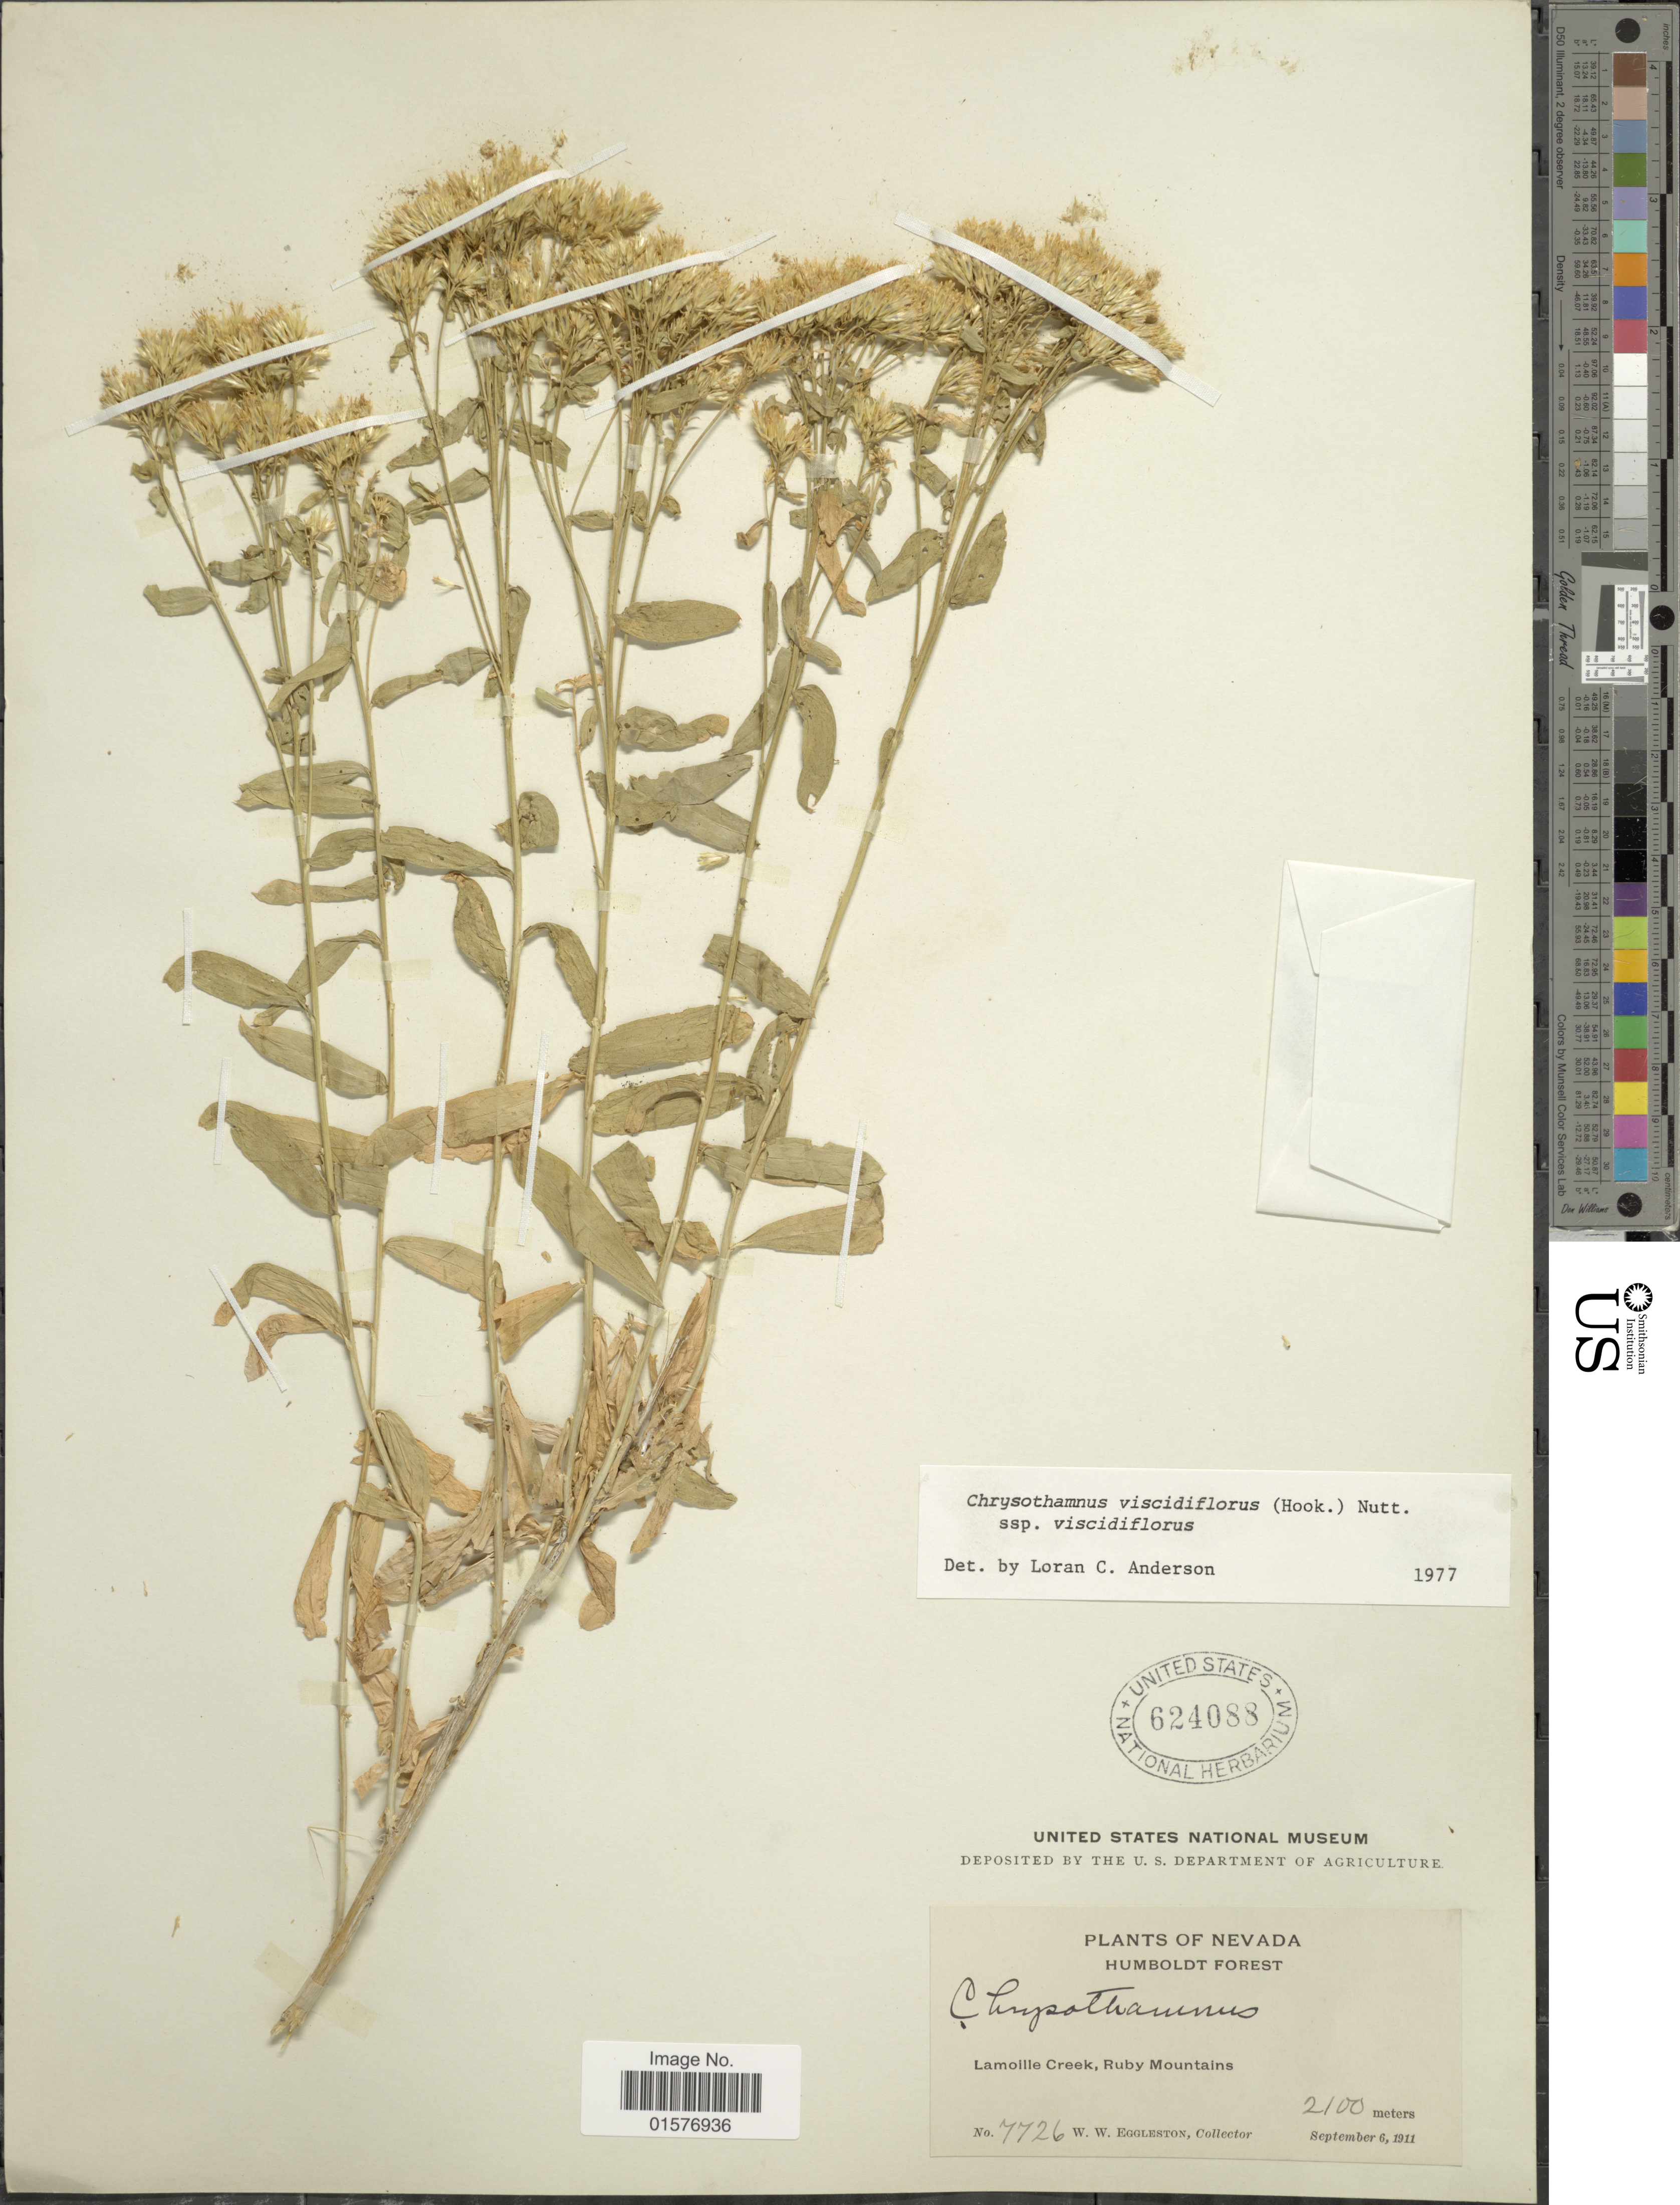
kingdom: Plantae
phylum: Tracheophyta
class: Magnoliopsida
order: Asterales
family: Asteraceae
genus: Chrysothamnus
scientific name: Chrysothamnus viscidiflorus subsp. viscidiflorus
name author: (Hook.) Nutt.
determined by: Urbatsch, Lowell E., Curator (LSU), Louisiana State University (UNITED STATES)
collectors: W. W. Eggleston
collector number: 7726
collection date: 1911-09-06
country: United States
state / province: Nevada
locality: Humboldt Forest, Lamoille Creek, Ruby Mountains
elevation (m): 2100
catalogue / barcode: US 624088